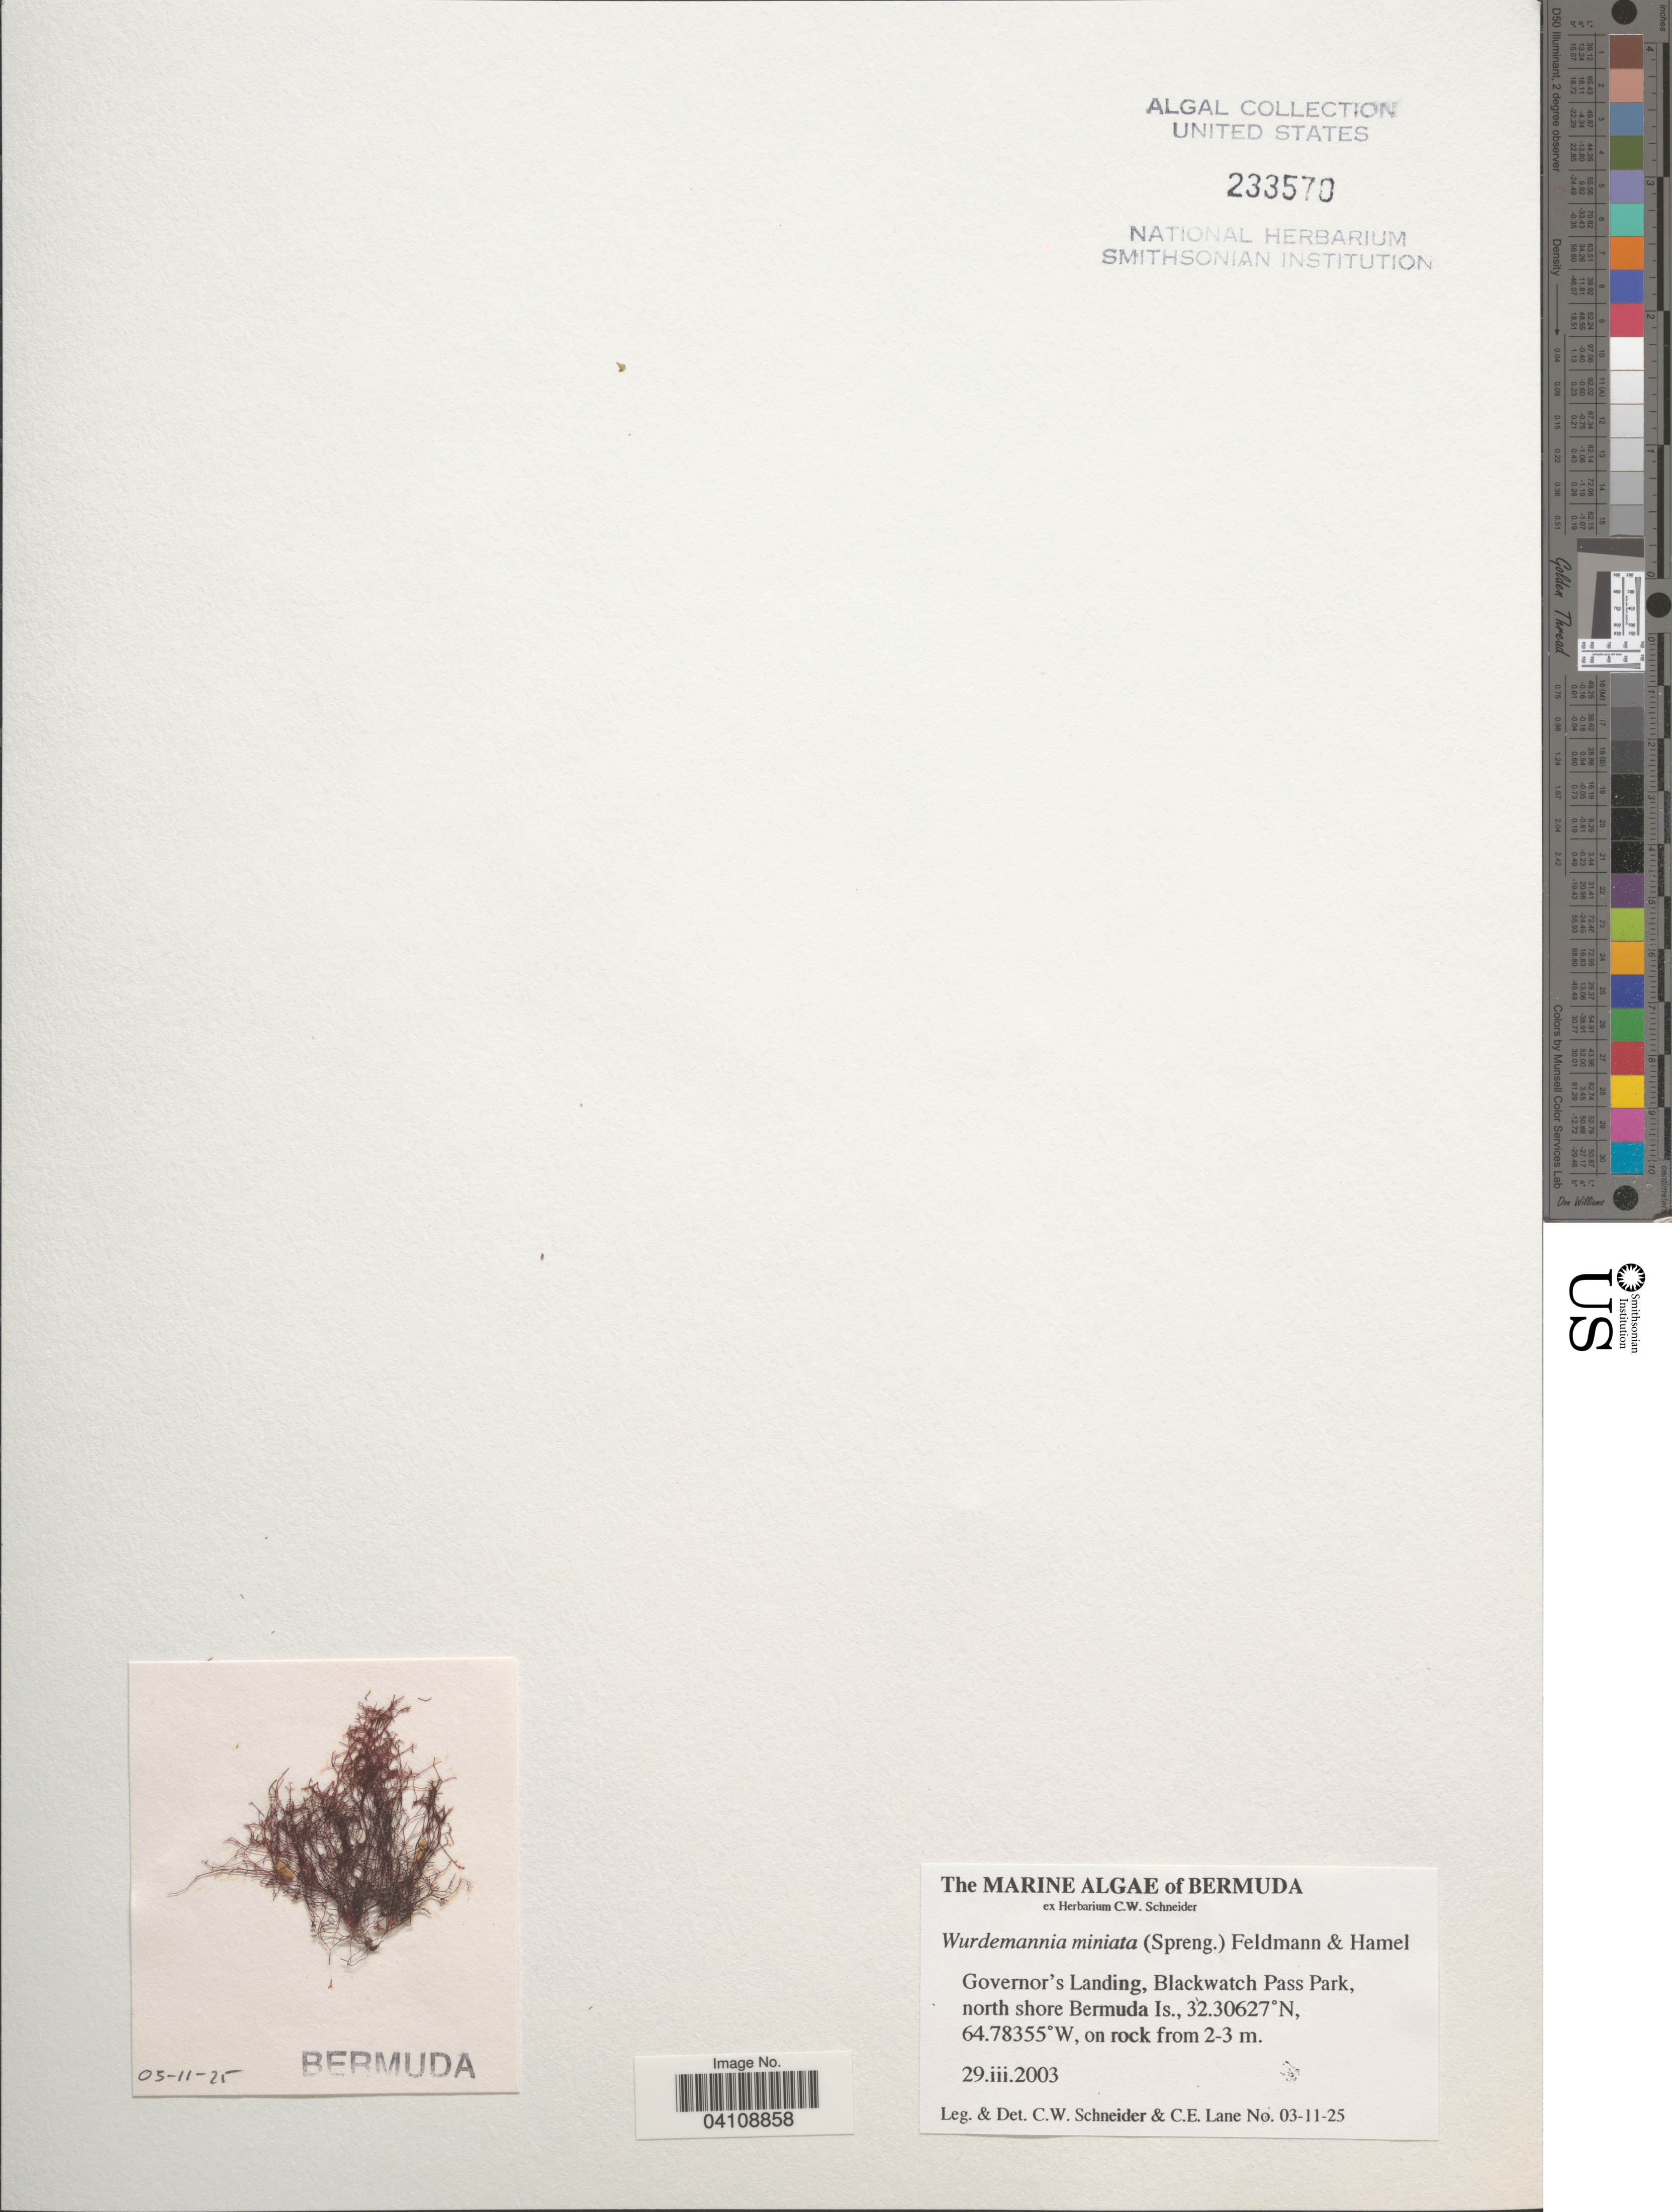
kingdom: Plantae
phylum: Rhodophyta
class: Florideophyceae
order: Gigartinales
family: Solieriaceae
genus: Wurdemannia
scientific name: Wurdemannia miniata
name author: (Spreng.) Feldmann & G. Hamel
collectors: C. W.Schneider & C. E. Lane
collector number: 03-11-25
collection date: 2003-03-29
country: Bermuda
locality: Governor's Landing, Blackwatch Pass Park, north shore Bermuda Is.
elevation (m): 2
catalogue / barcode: US 233570